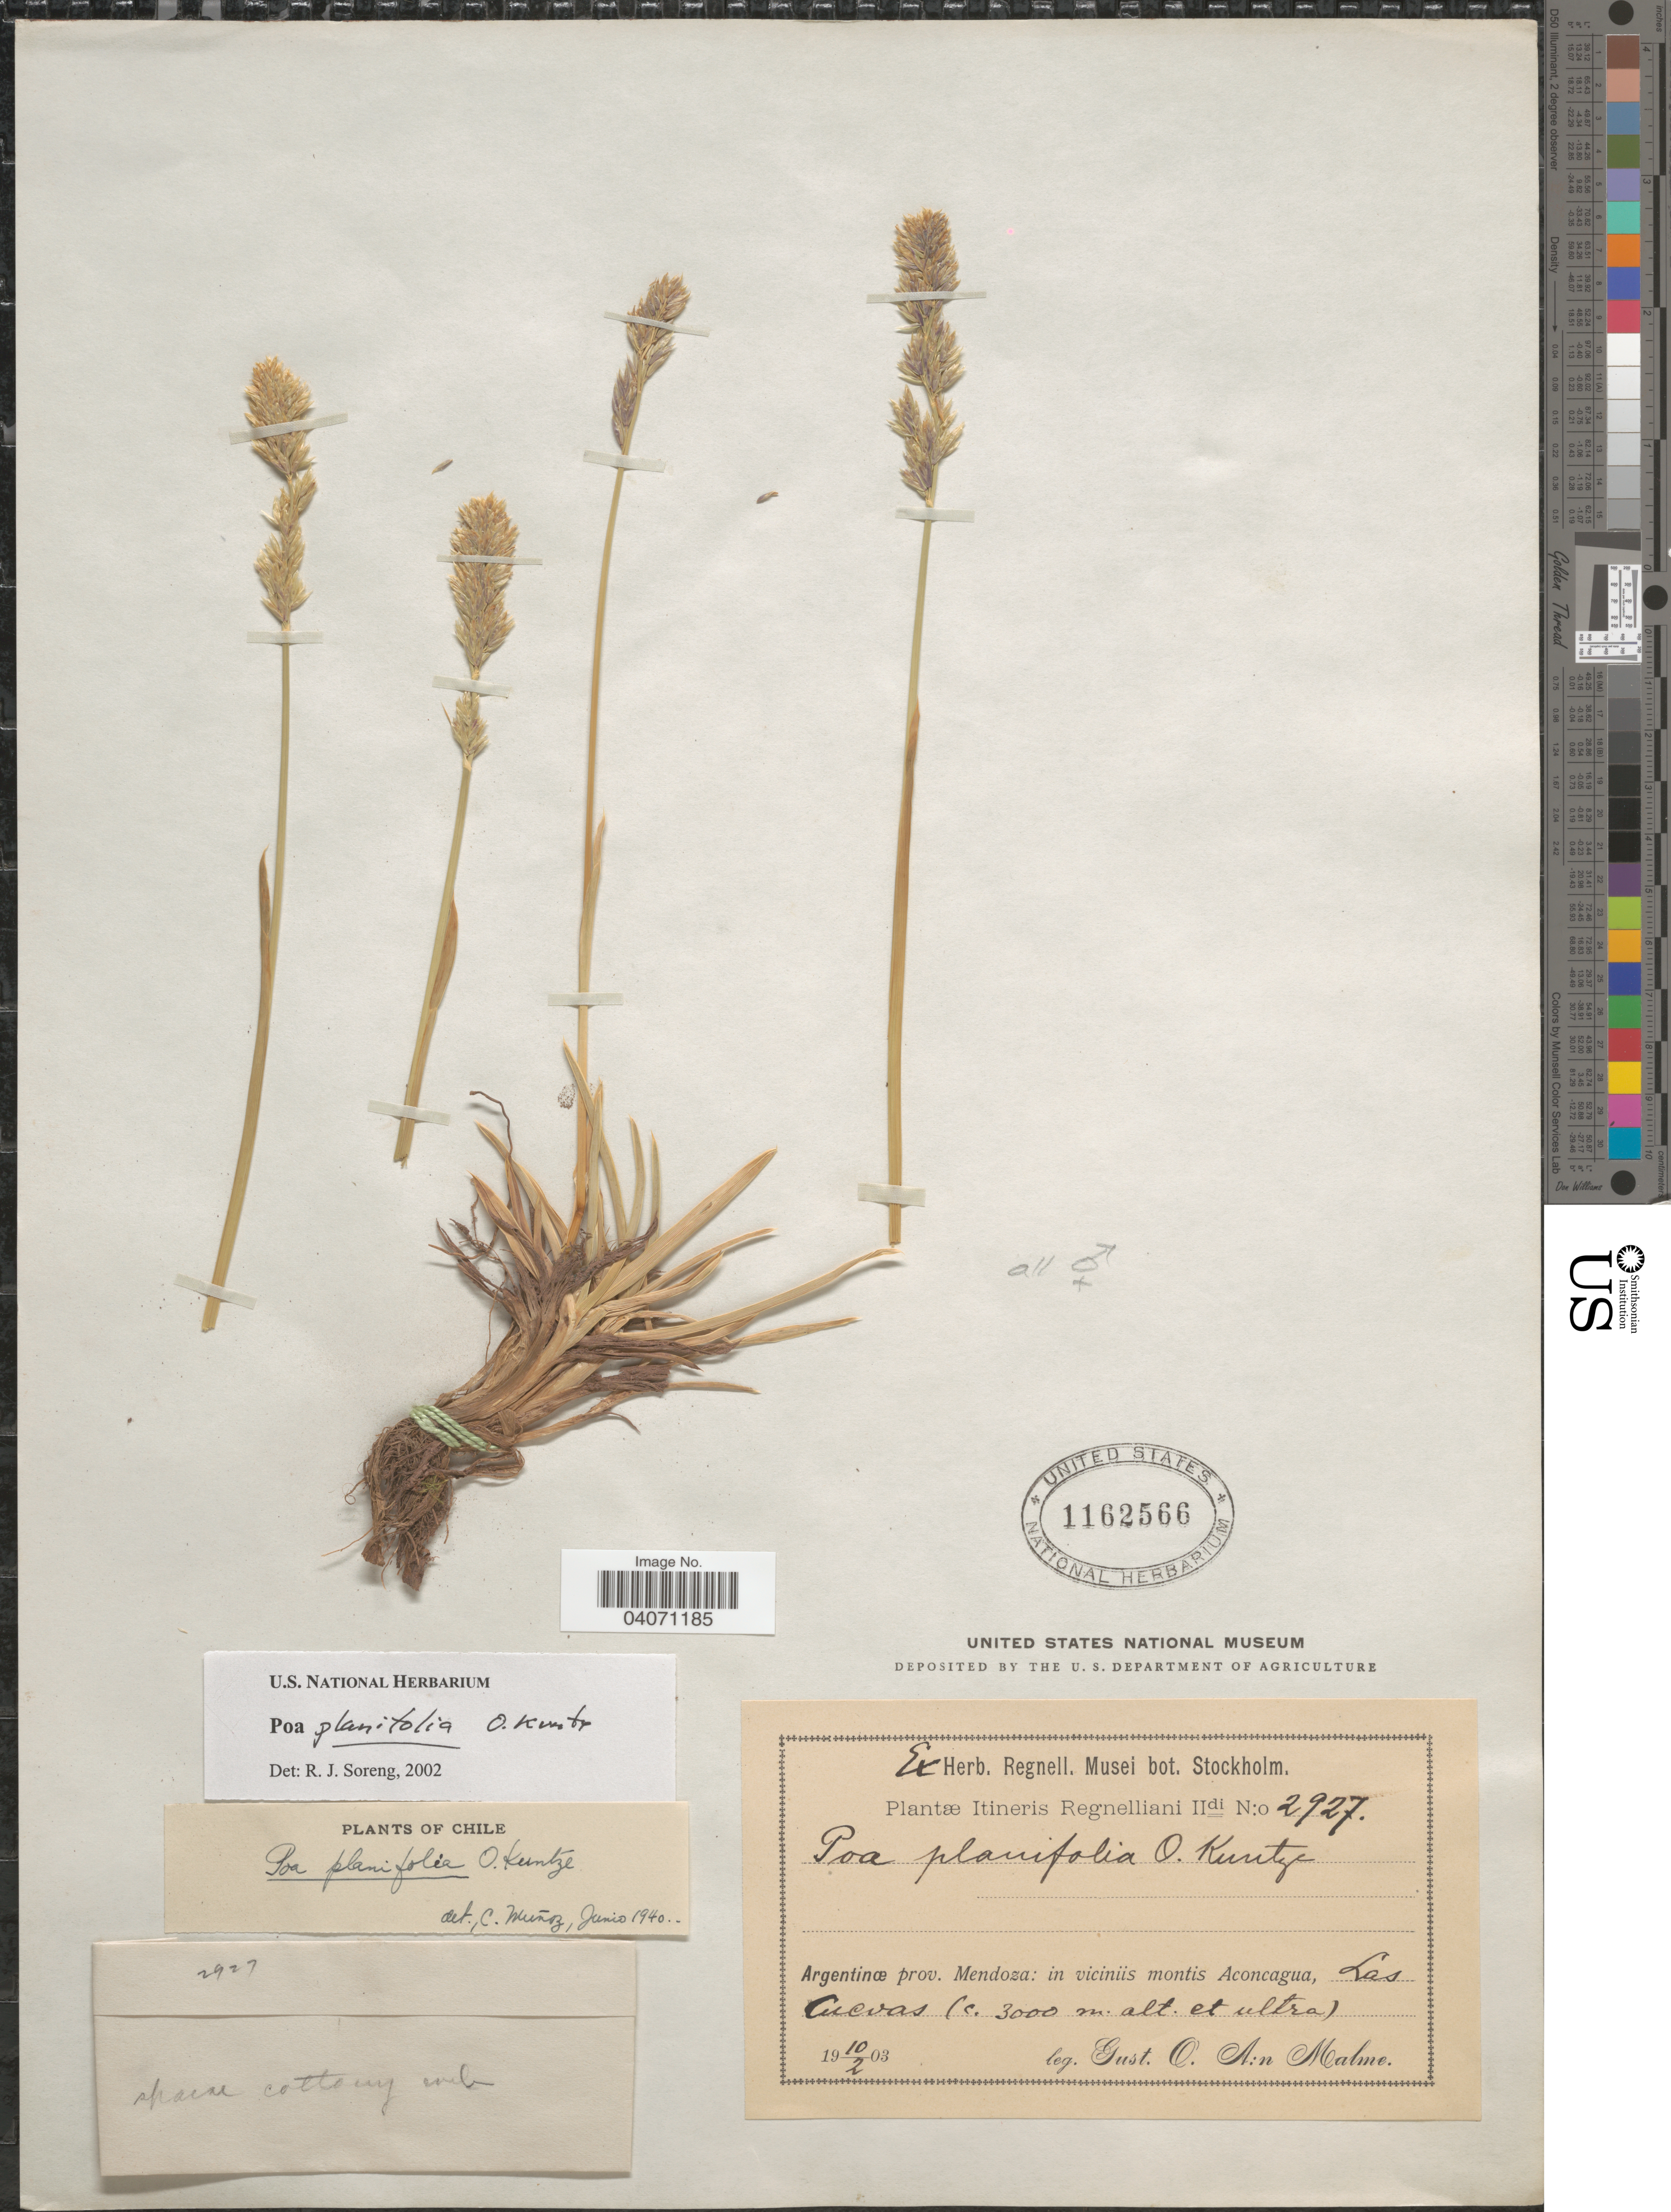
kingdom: Plantae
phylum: Tracheophyta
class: Liliopsida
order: Poales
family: Poaceae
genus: Poa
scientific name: Poa planifolia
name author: Kuntze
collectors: G. O. A. Malme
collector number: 2927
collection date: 1903-02-10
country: Argentina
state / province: Mendoza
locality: Itineris Regnelliani IIdi. In viciniis montis Aconcagua, Las Cuevas.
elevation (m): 3000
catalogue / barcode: US 1162566